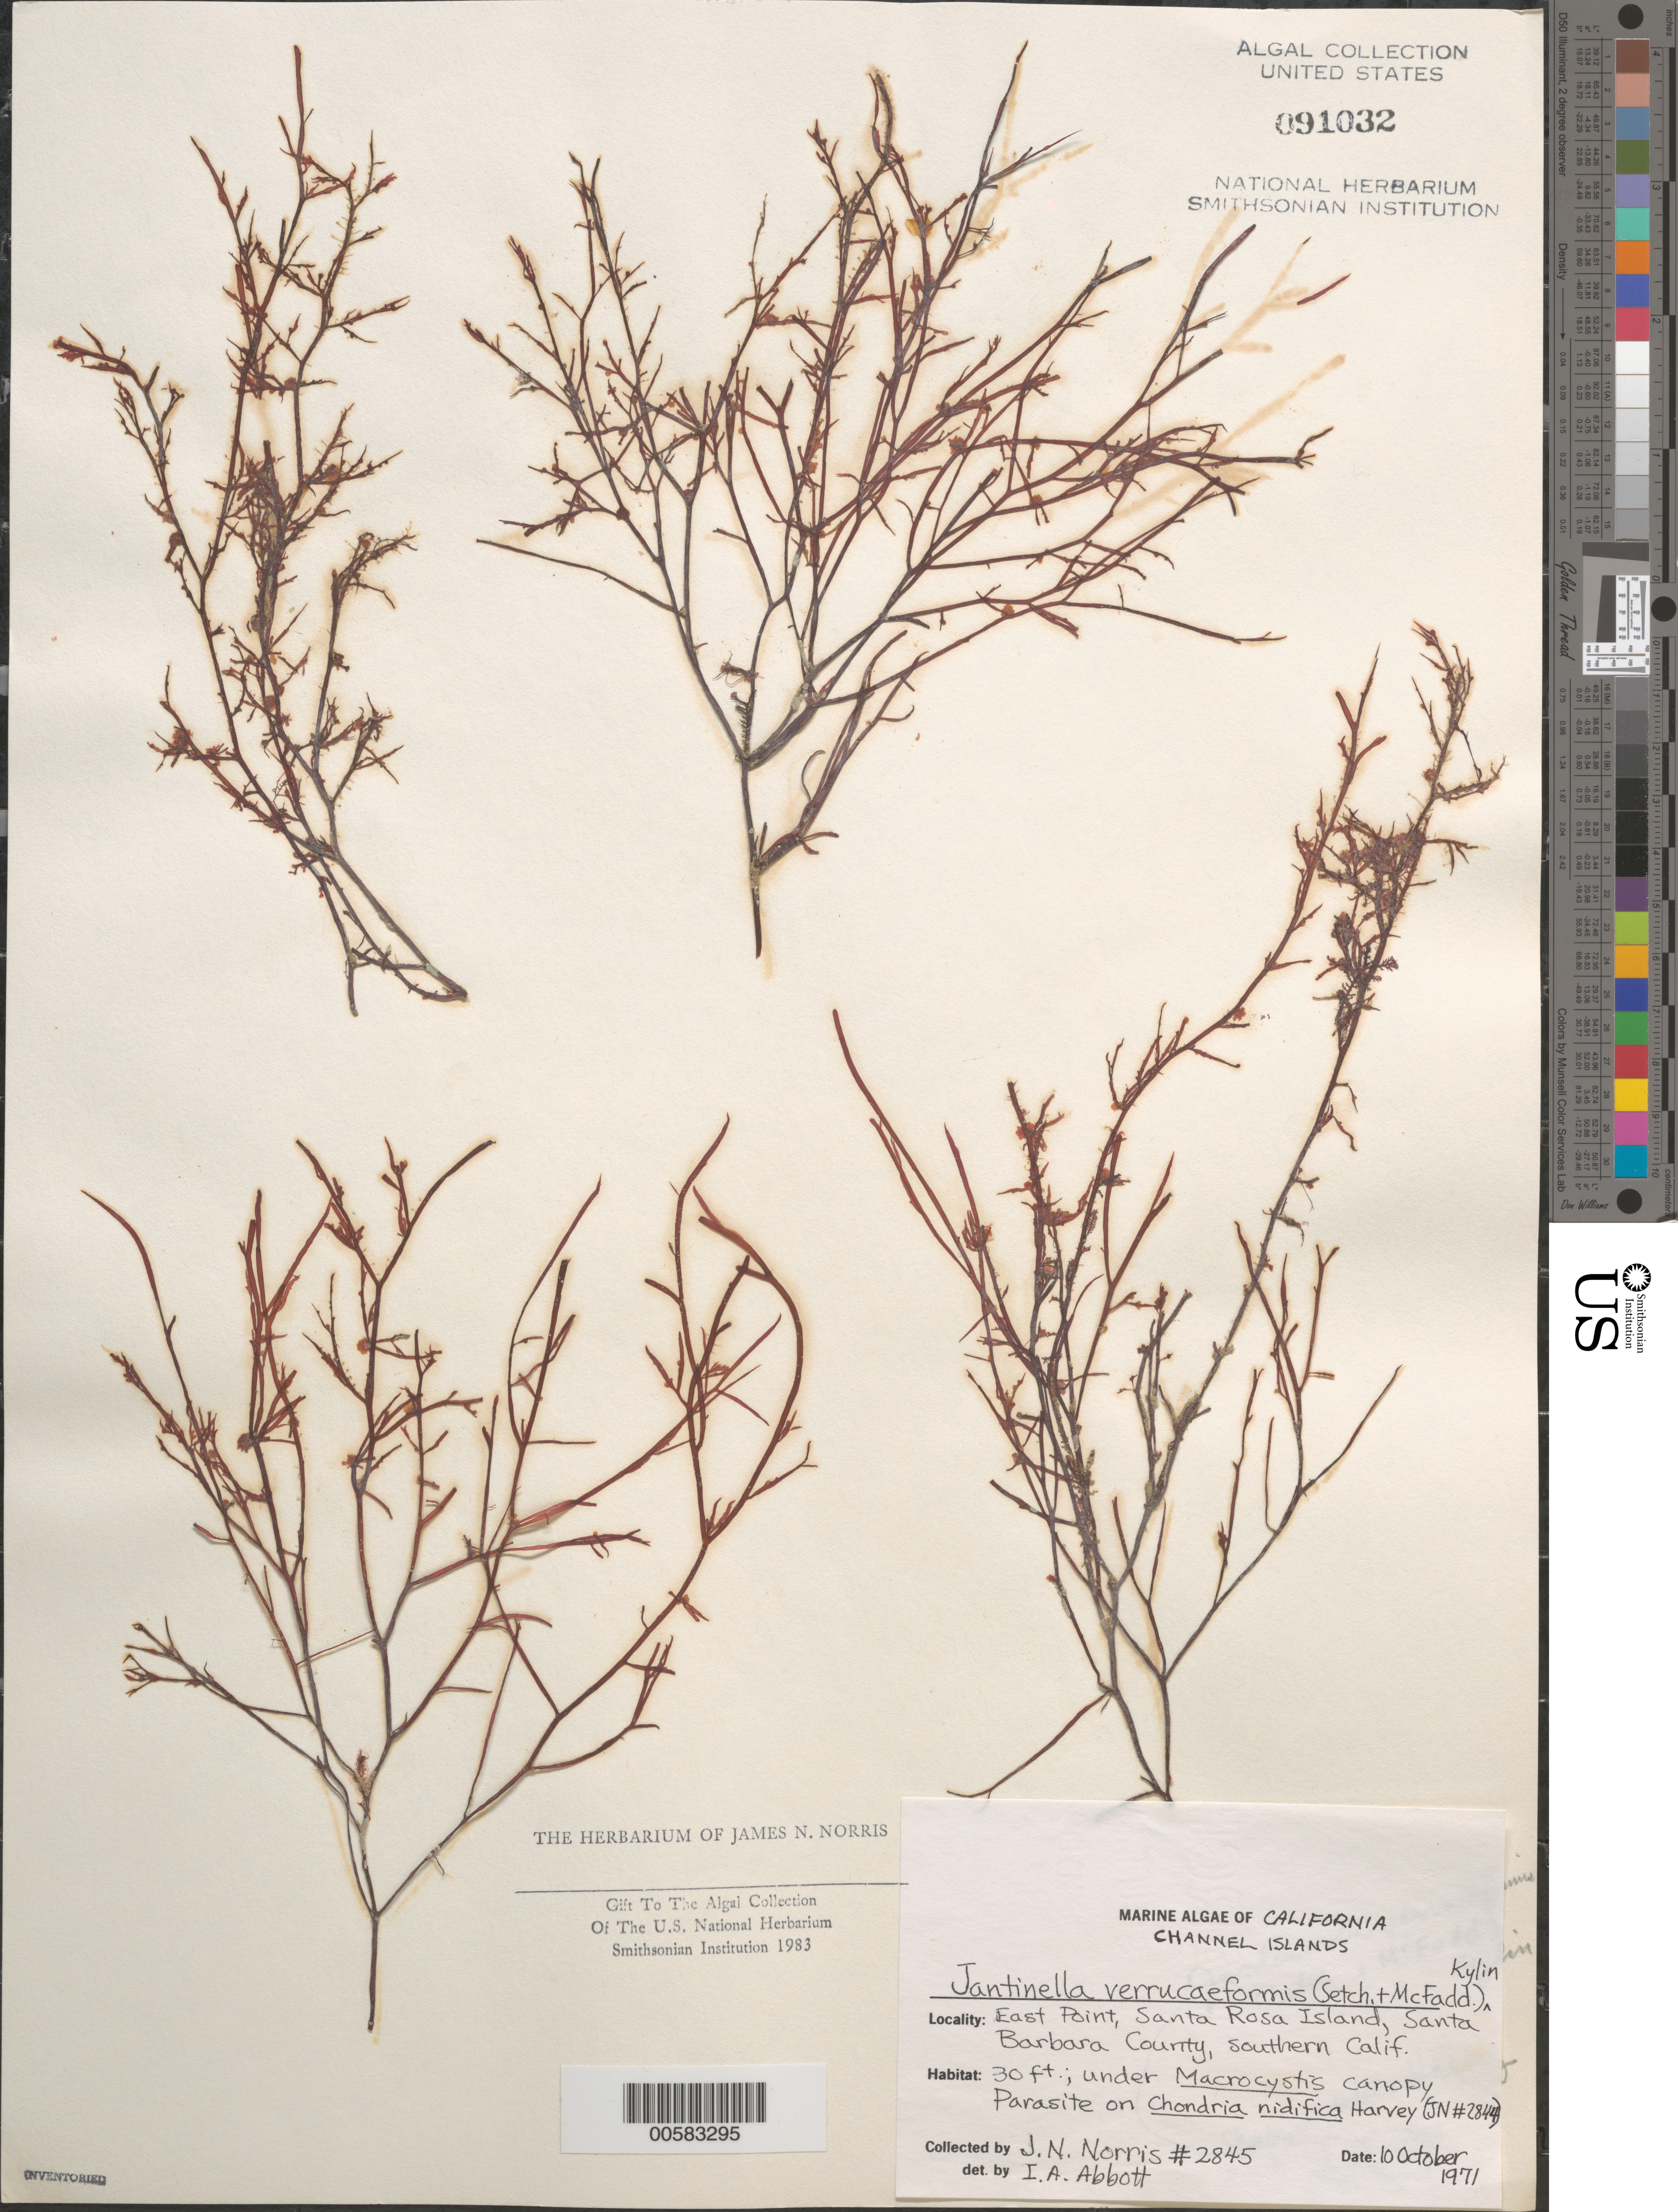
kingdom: Plantae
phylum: Rhodophyta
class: Florideophyceae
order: Ceramiales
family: Rhodomelaceae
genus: Jantinella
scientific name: Jantinella verrucaeformis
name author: (Setch. & McFadden in McFadden) Kylin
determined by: Abbott, Isabella A.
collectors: J. N. Norris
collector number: JN-2845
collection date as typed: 10 Oct 1971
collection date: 1971-10-10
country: United States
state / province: California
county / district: Santa Barbara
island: Santa Rosa Island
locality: East Point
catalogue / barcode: US 91032